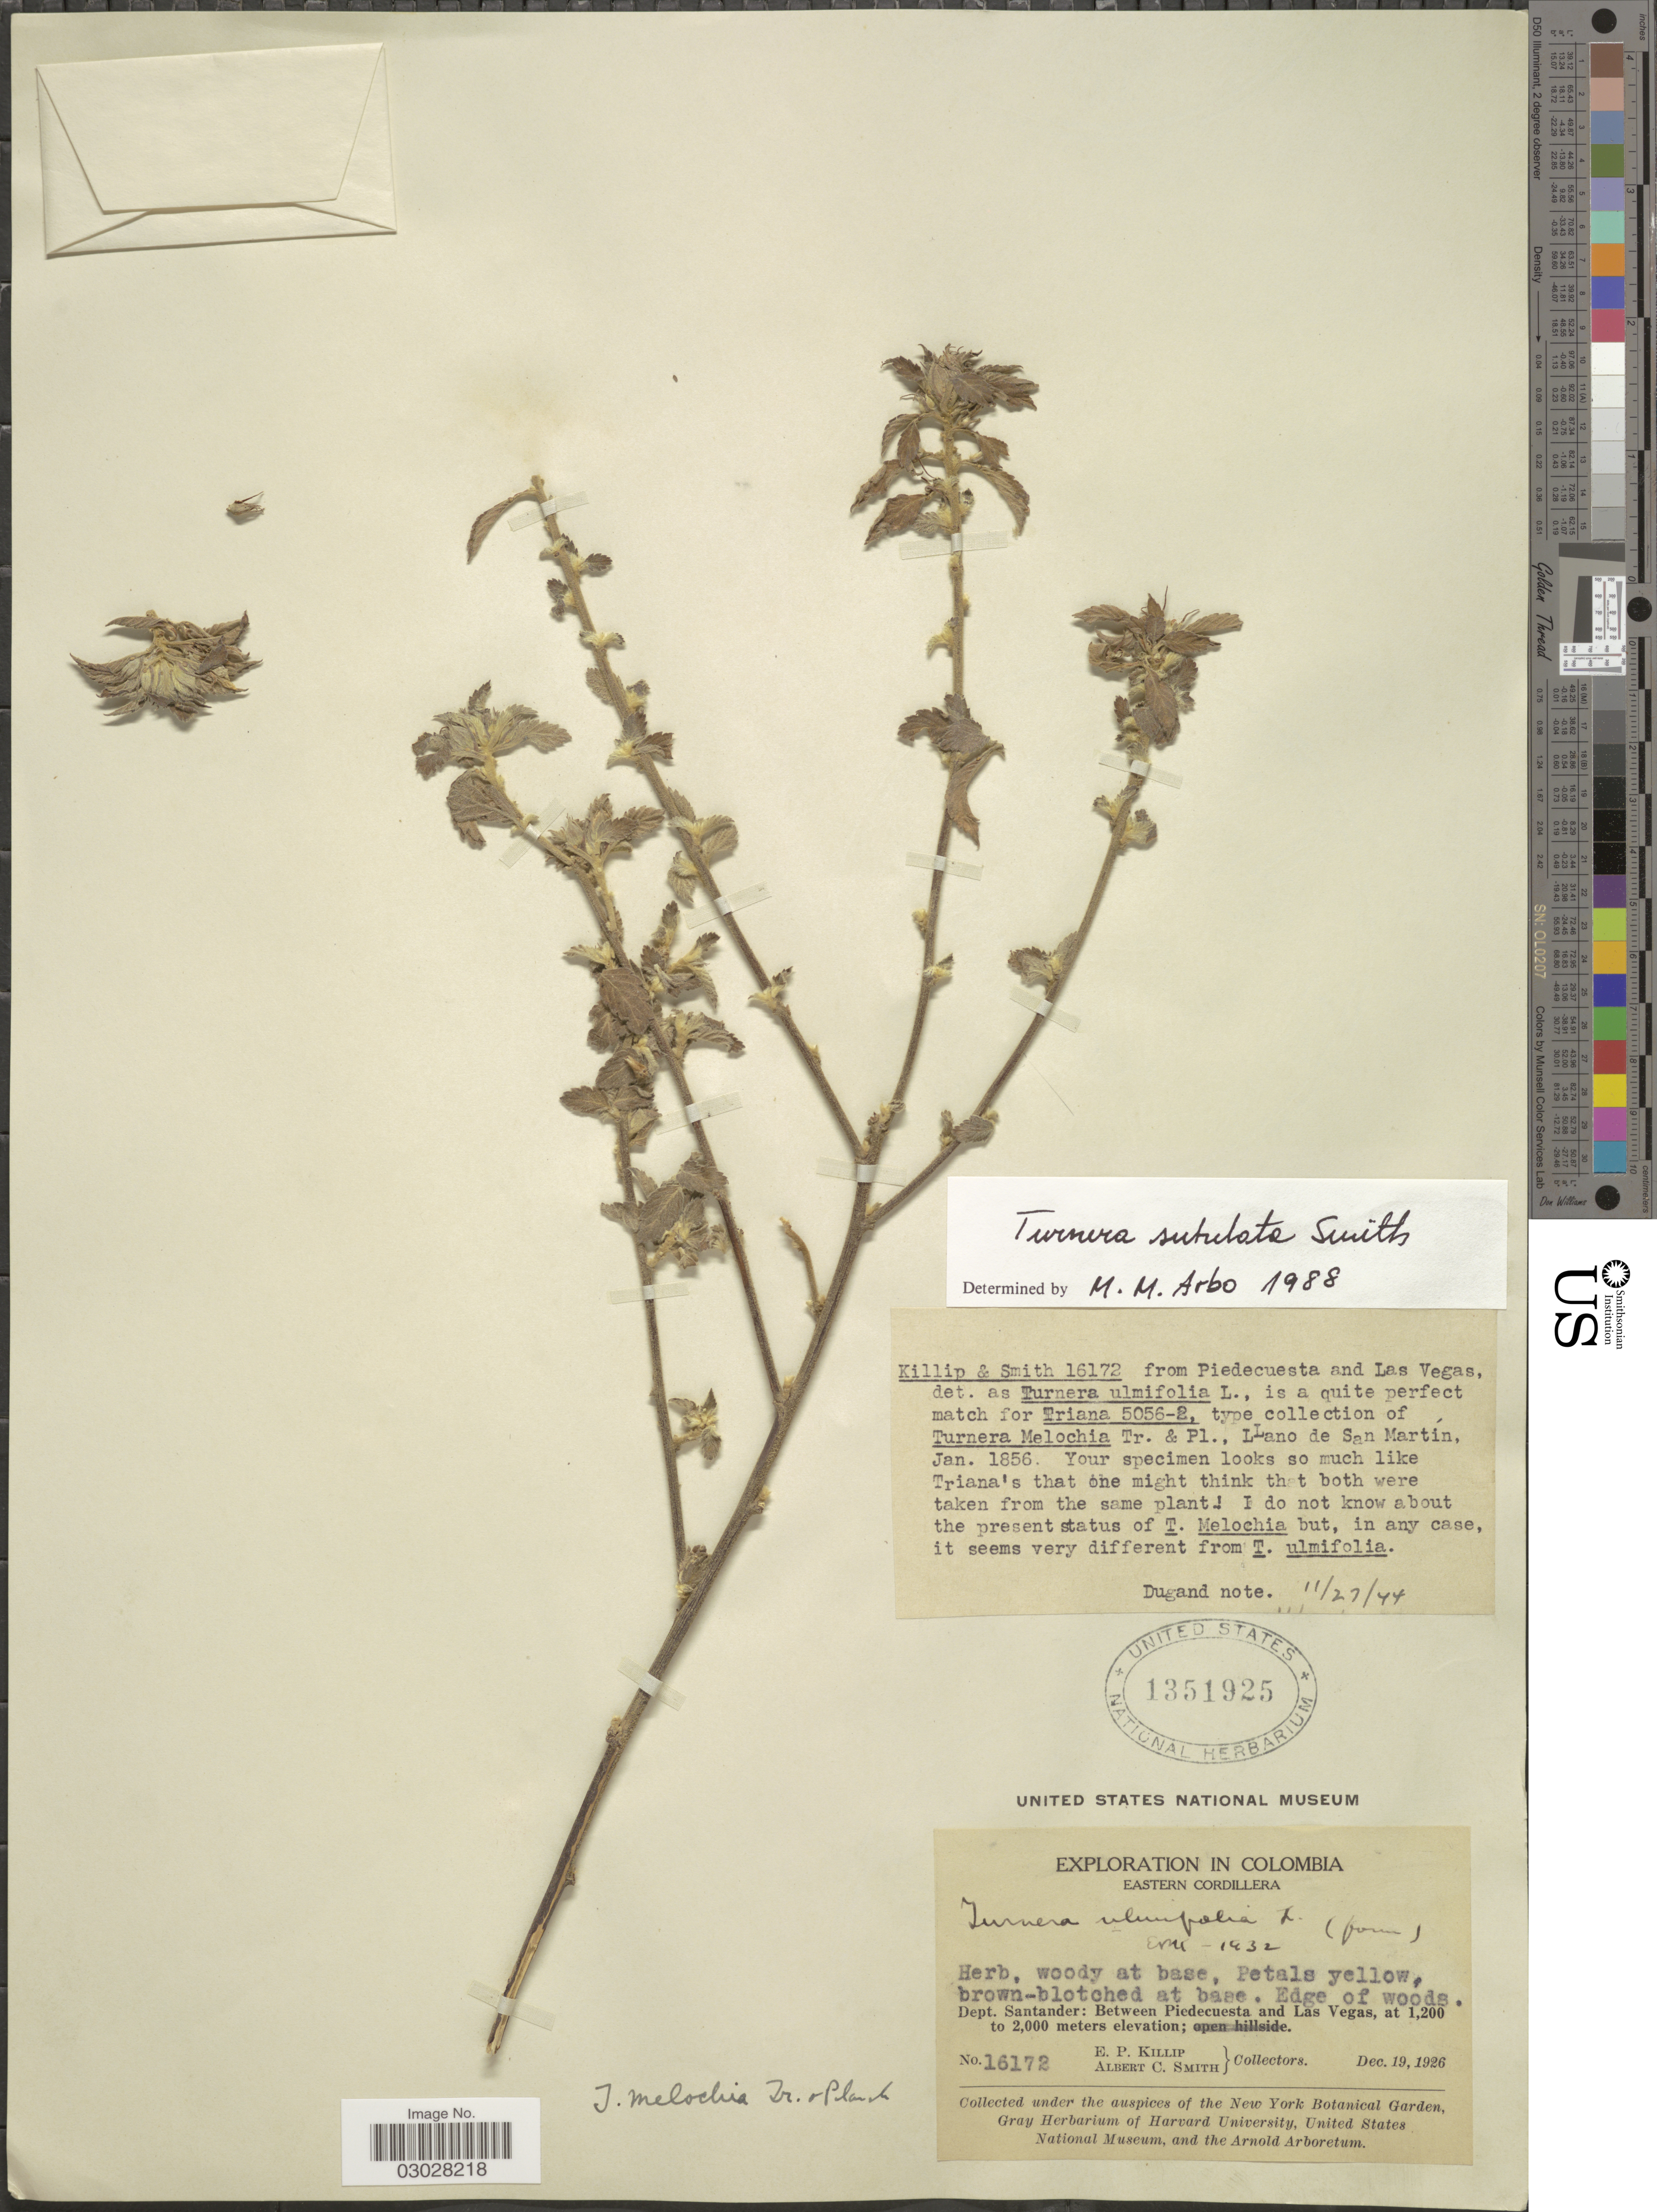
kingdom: Plantae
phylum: Tracheophyta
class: Magnoliopsida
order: Malpighiales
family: Turneraceae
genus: Turnera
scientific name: Turnera subulata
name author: Sm.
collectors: E. P. Killip & A. C. Smith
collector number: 16172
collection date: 1926-12-19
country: Colombia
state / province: Santander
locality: Eastern Cordillera. Dept. Santander: Between Piedecuesta and Las Vegas.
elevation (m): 1200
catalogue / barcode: US 1351925